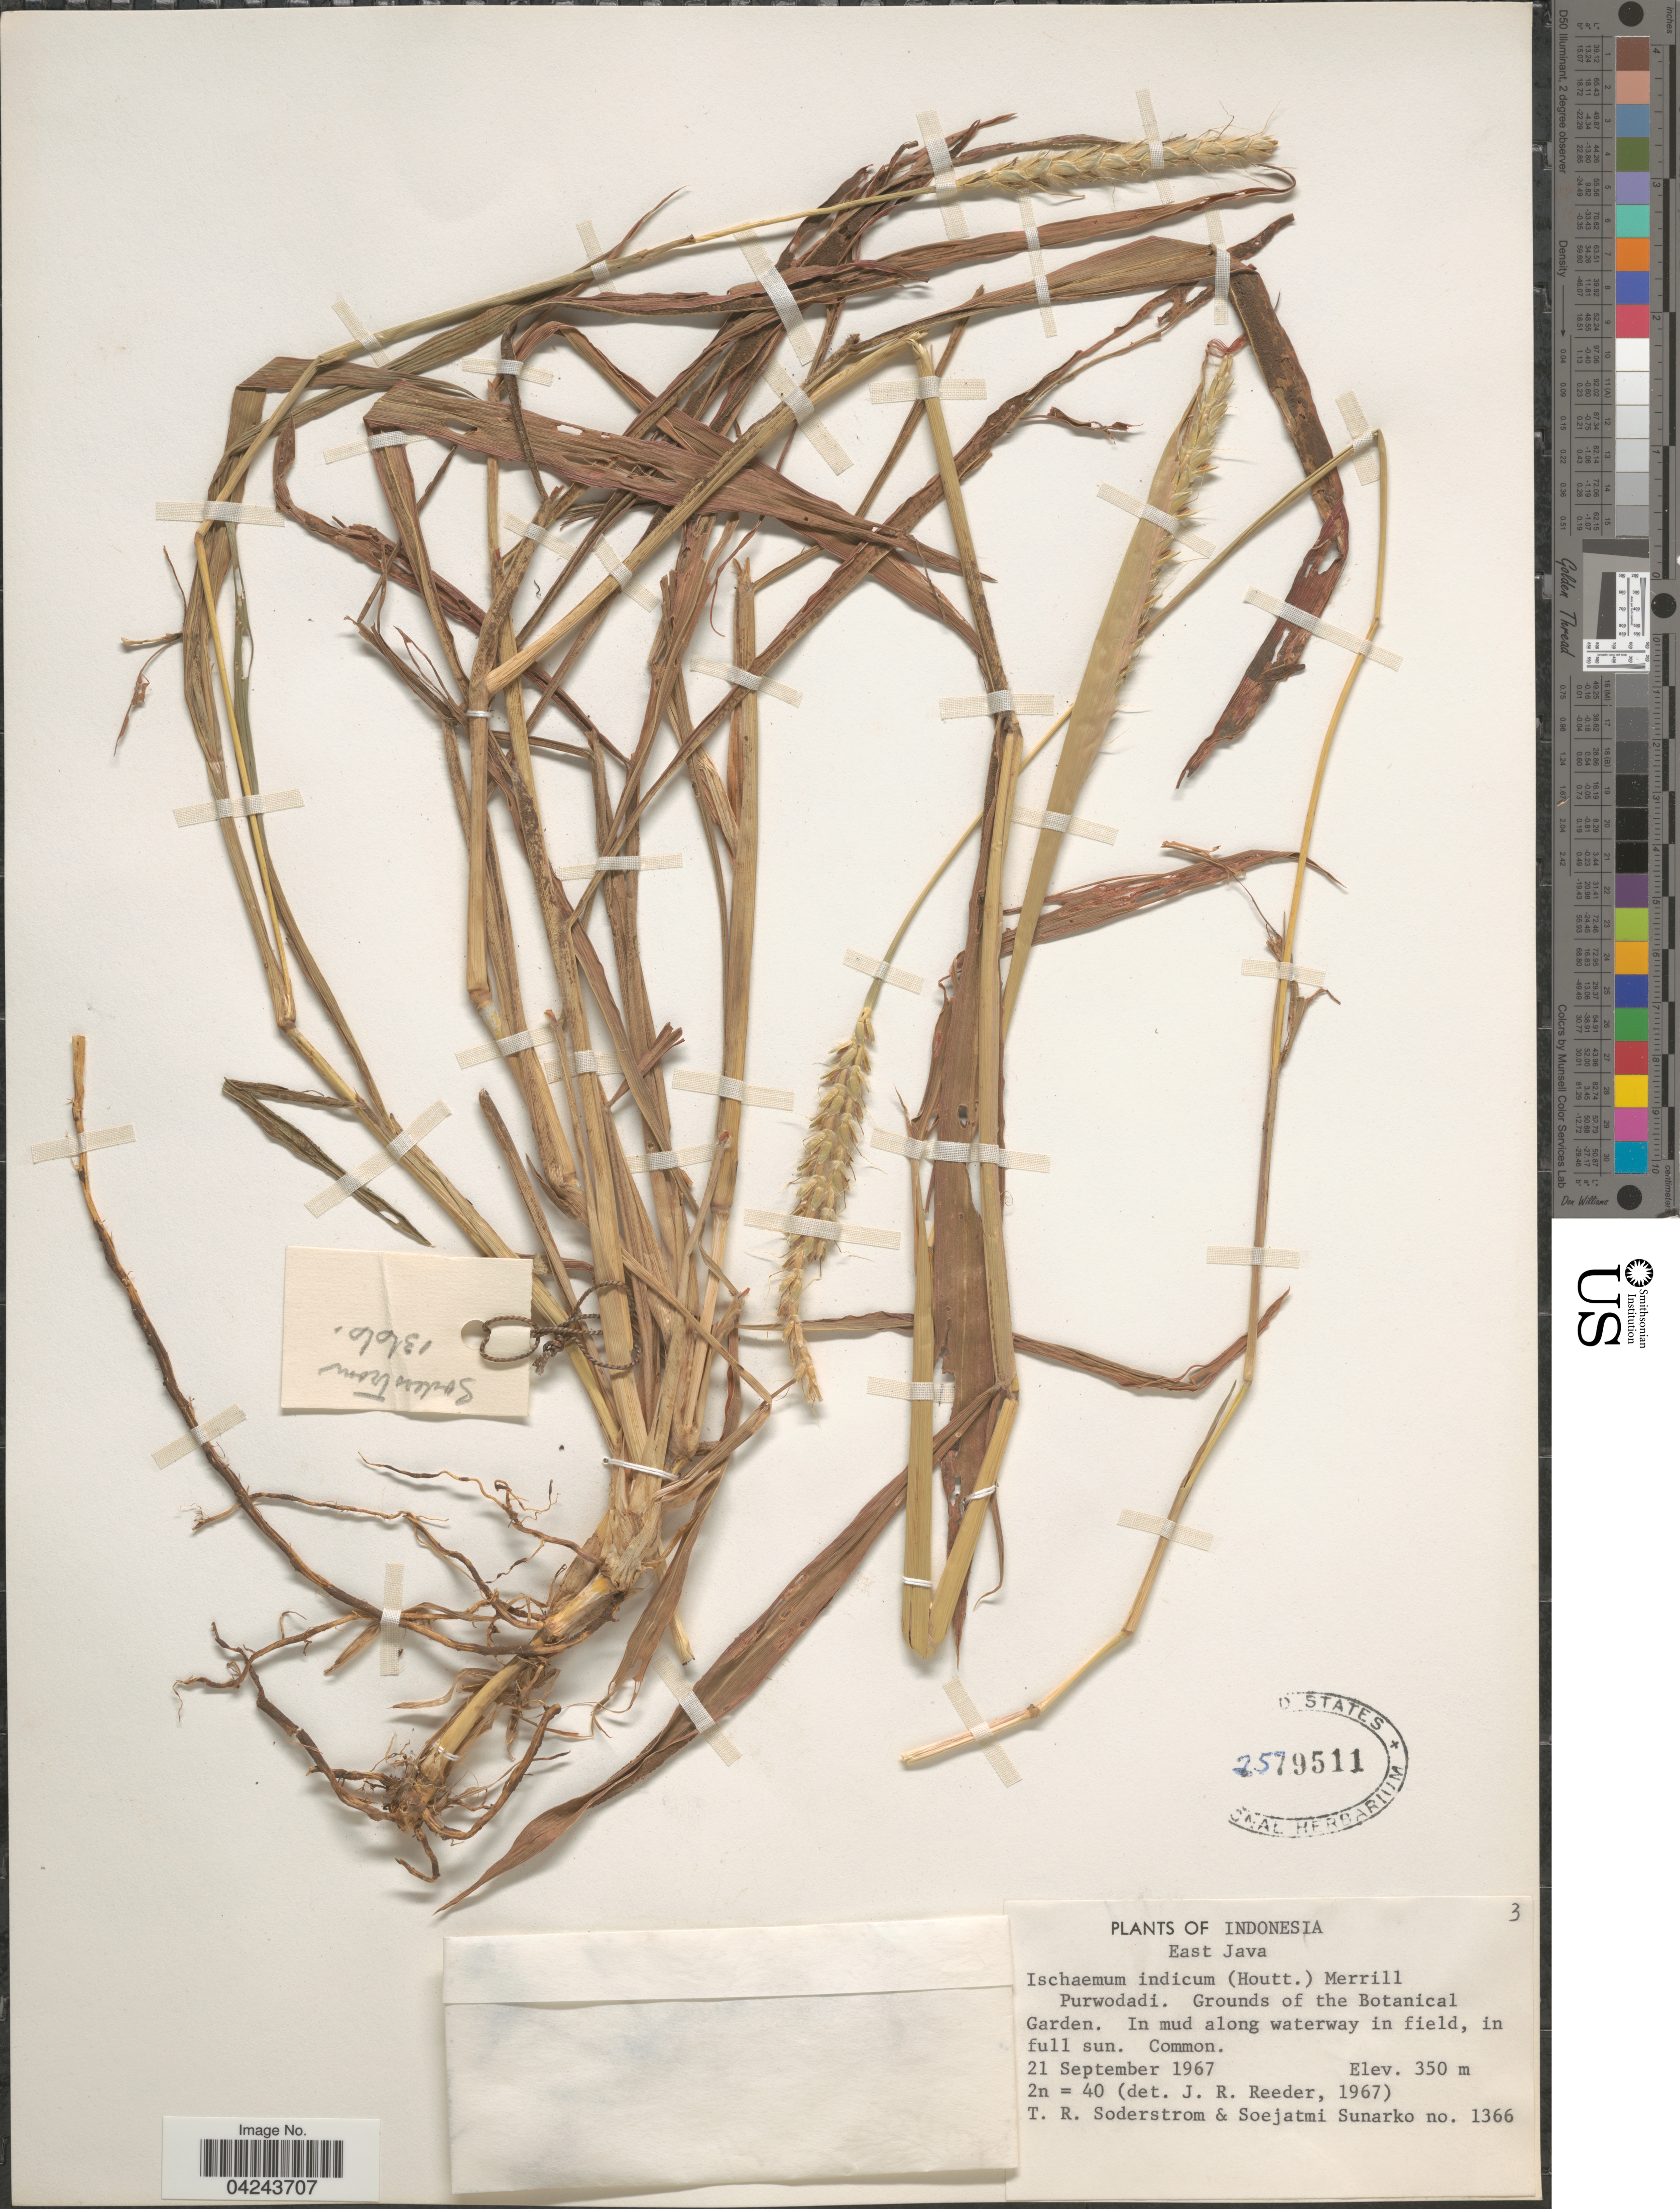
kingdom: Plantae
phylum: Tracheophyta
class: Liliopsida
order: Poales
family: Poaceae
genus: Ischaemum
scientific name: Ischaemum aristatum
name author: L.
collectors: T. R. Soderstrom & S. Sunarko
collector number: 1366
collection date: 1967-09-21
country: Indonesia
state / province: Java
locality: East Java. Purwodadi. Grounds of the Botanical Garden.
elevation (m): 350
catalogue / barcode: US 2579511